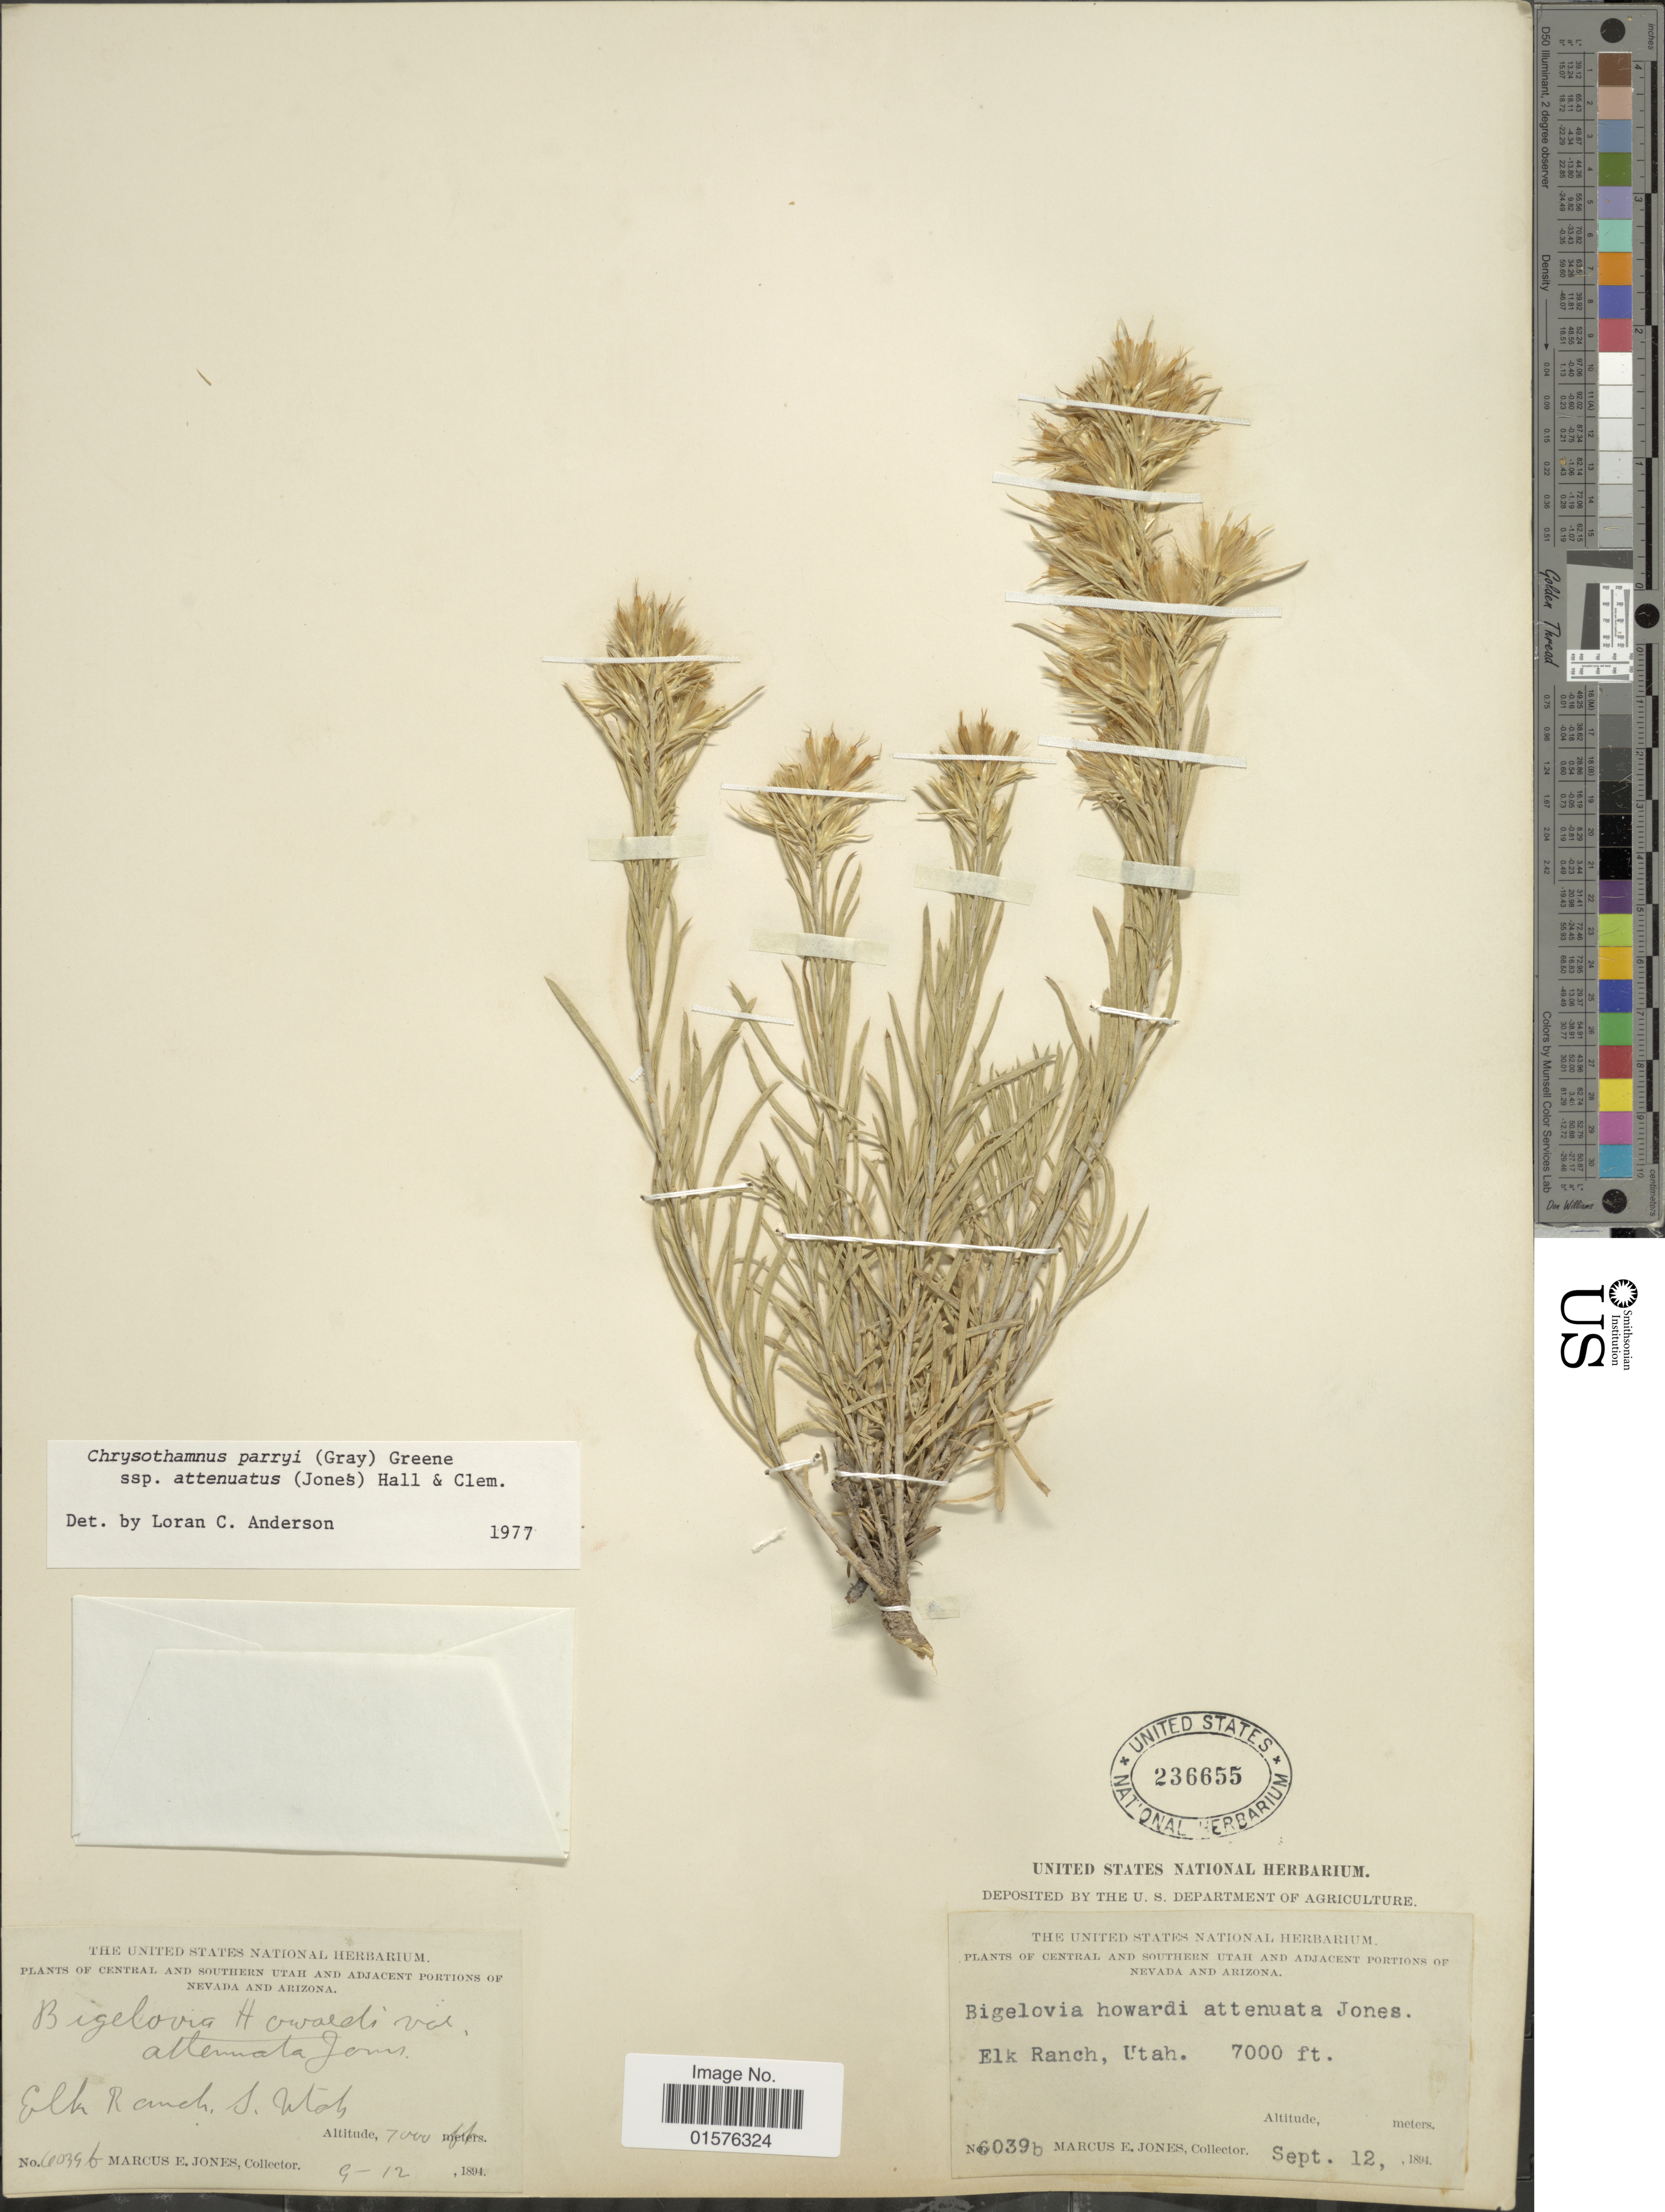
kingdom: Plantae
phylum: Tracheophyta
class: Magnoliopsida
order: Asterales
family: Asteraceae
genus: Ericameria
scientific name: Ericameria parryi var. attenuata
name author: (M.E. Jones) G.L. Nesom & G.I. Baird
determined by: Urbatsch, Lowell E., Curator (LSU), Louisiana State University (UNITED STATES)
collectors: M. E. Jones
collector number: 6039b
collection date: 1894-09-12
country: United States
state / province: Utah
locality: Central and Southern Utah, Elk Ranch.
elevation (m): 2134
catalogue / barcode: US 236655